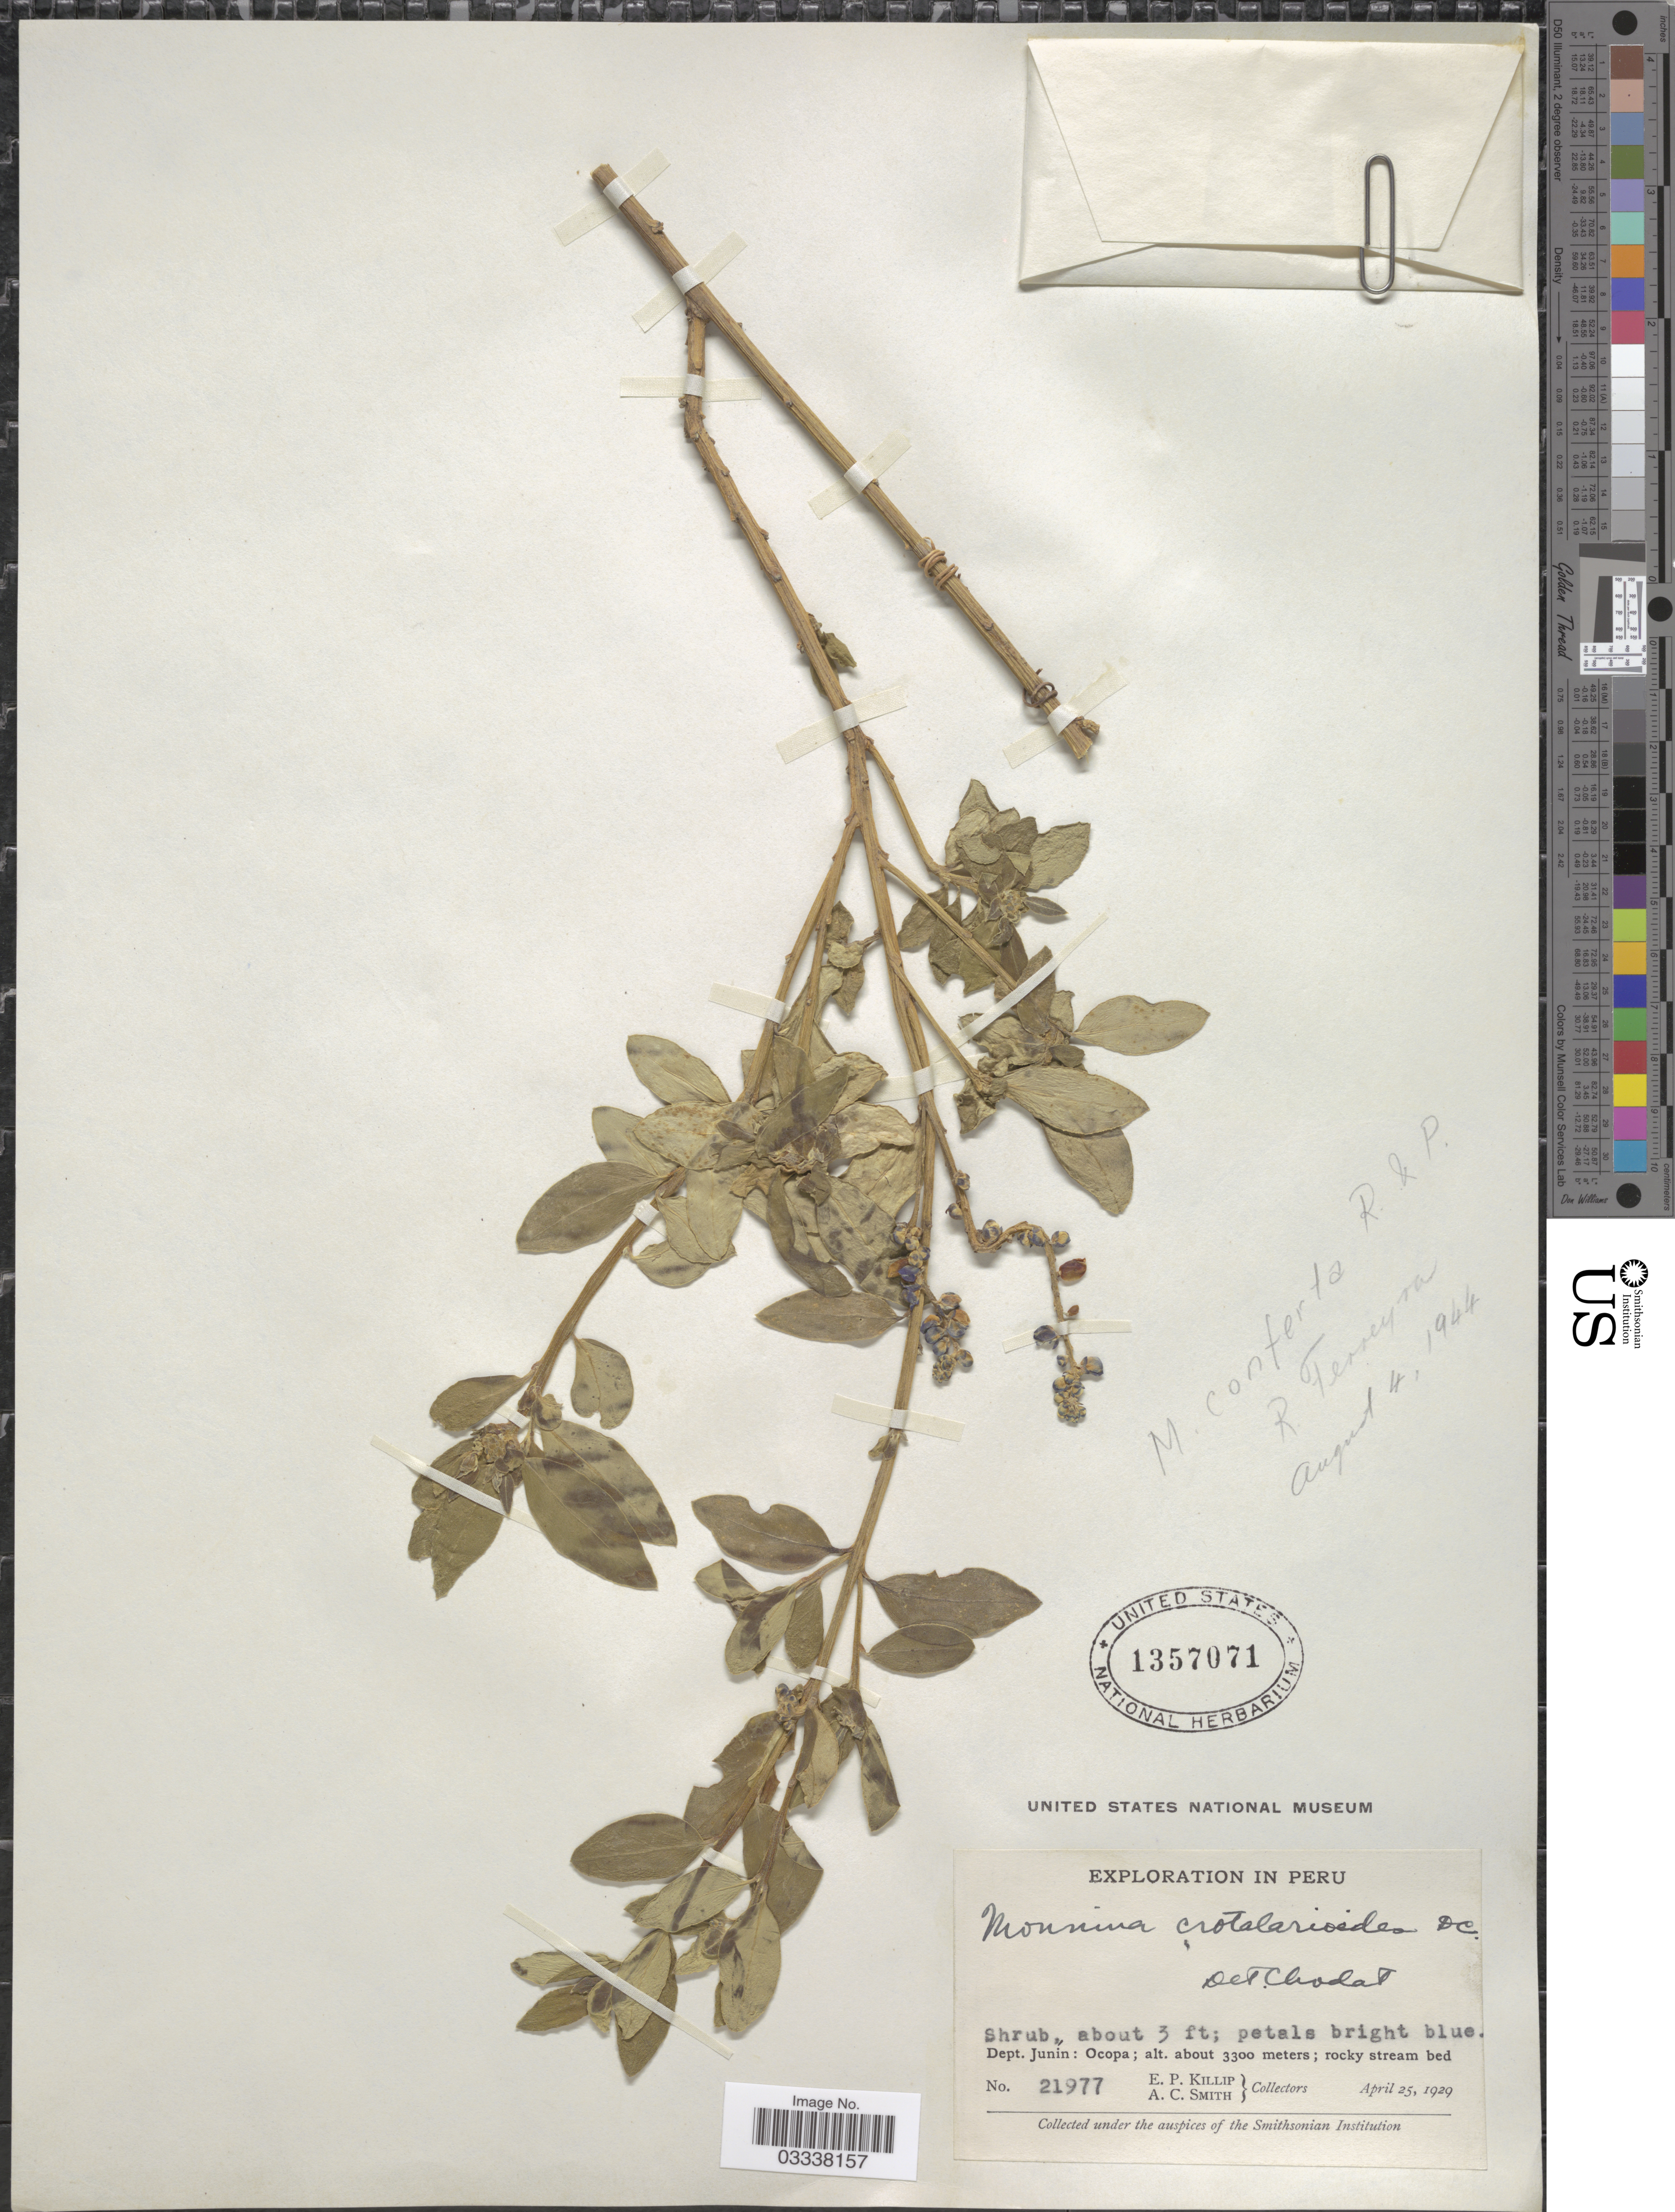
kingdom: Plantae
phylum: Tracheophyta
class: Magnoliopsida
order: Fabales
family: Polygalaceae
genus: Monnina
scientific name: Monnina conferta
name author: Ruiz & Pav.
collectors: E. P. Killip & A. C. Smith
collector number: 21977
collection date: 1929-04-25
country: Peru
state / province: Junín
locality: Dept. Junín: Ocopa.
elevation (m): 3300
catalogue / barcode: US 1357071